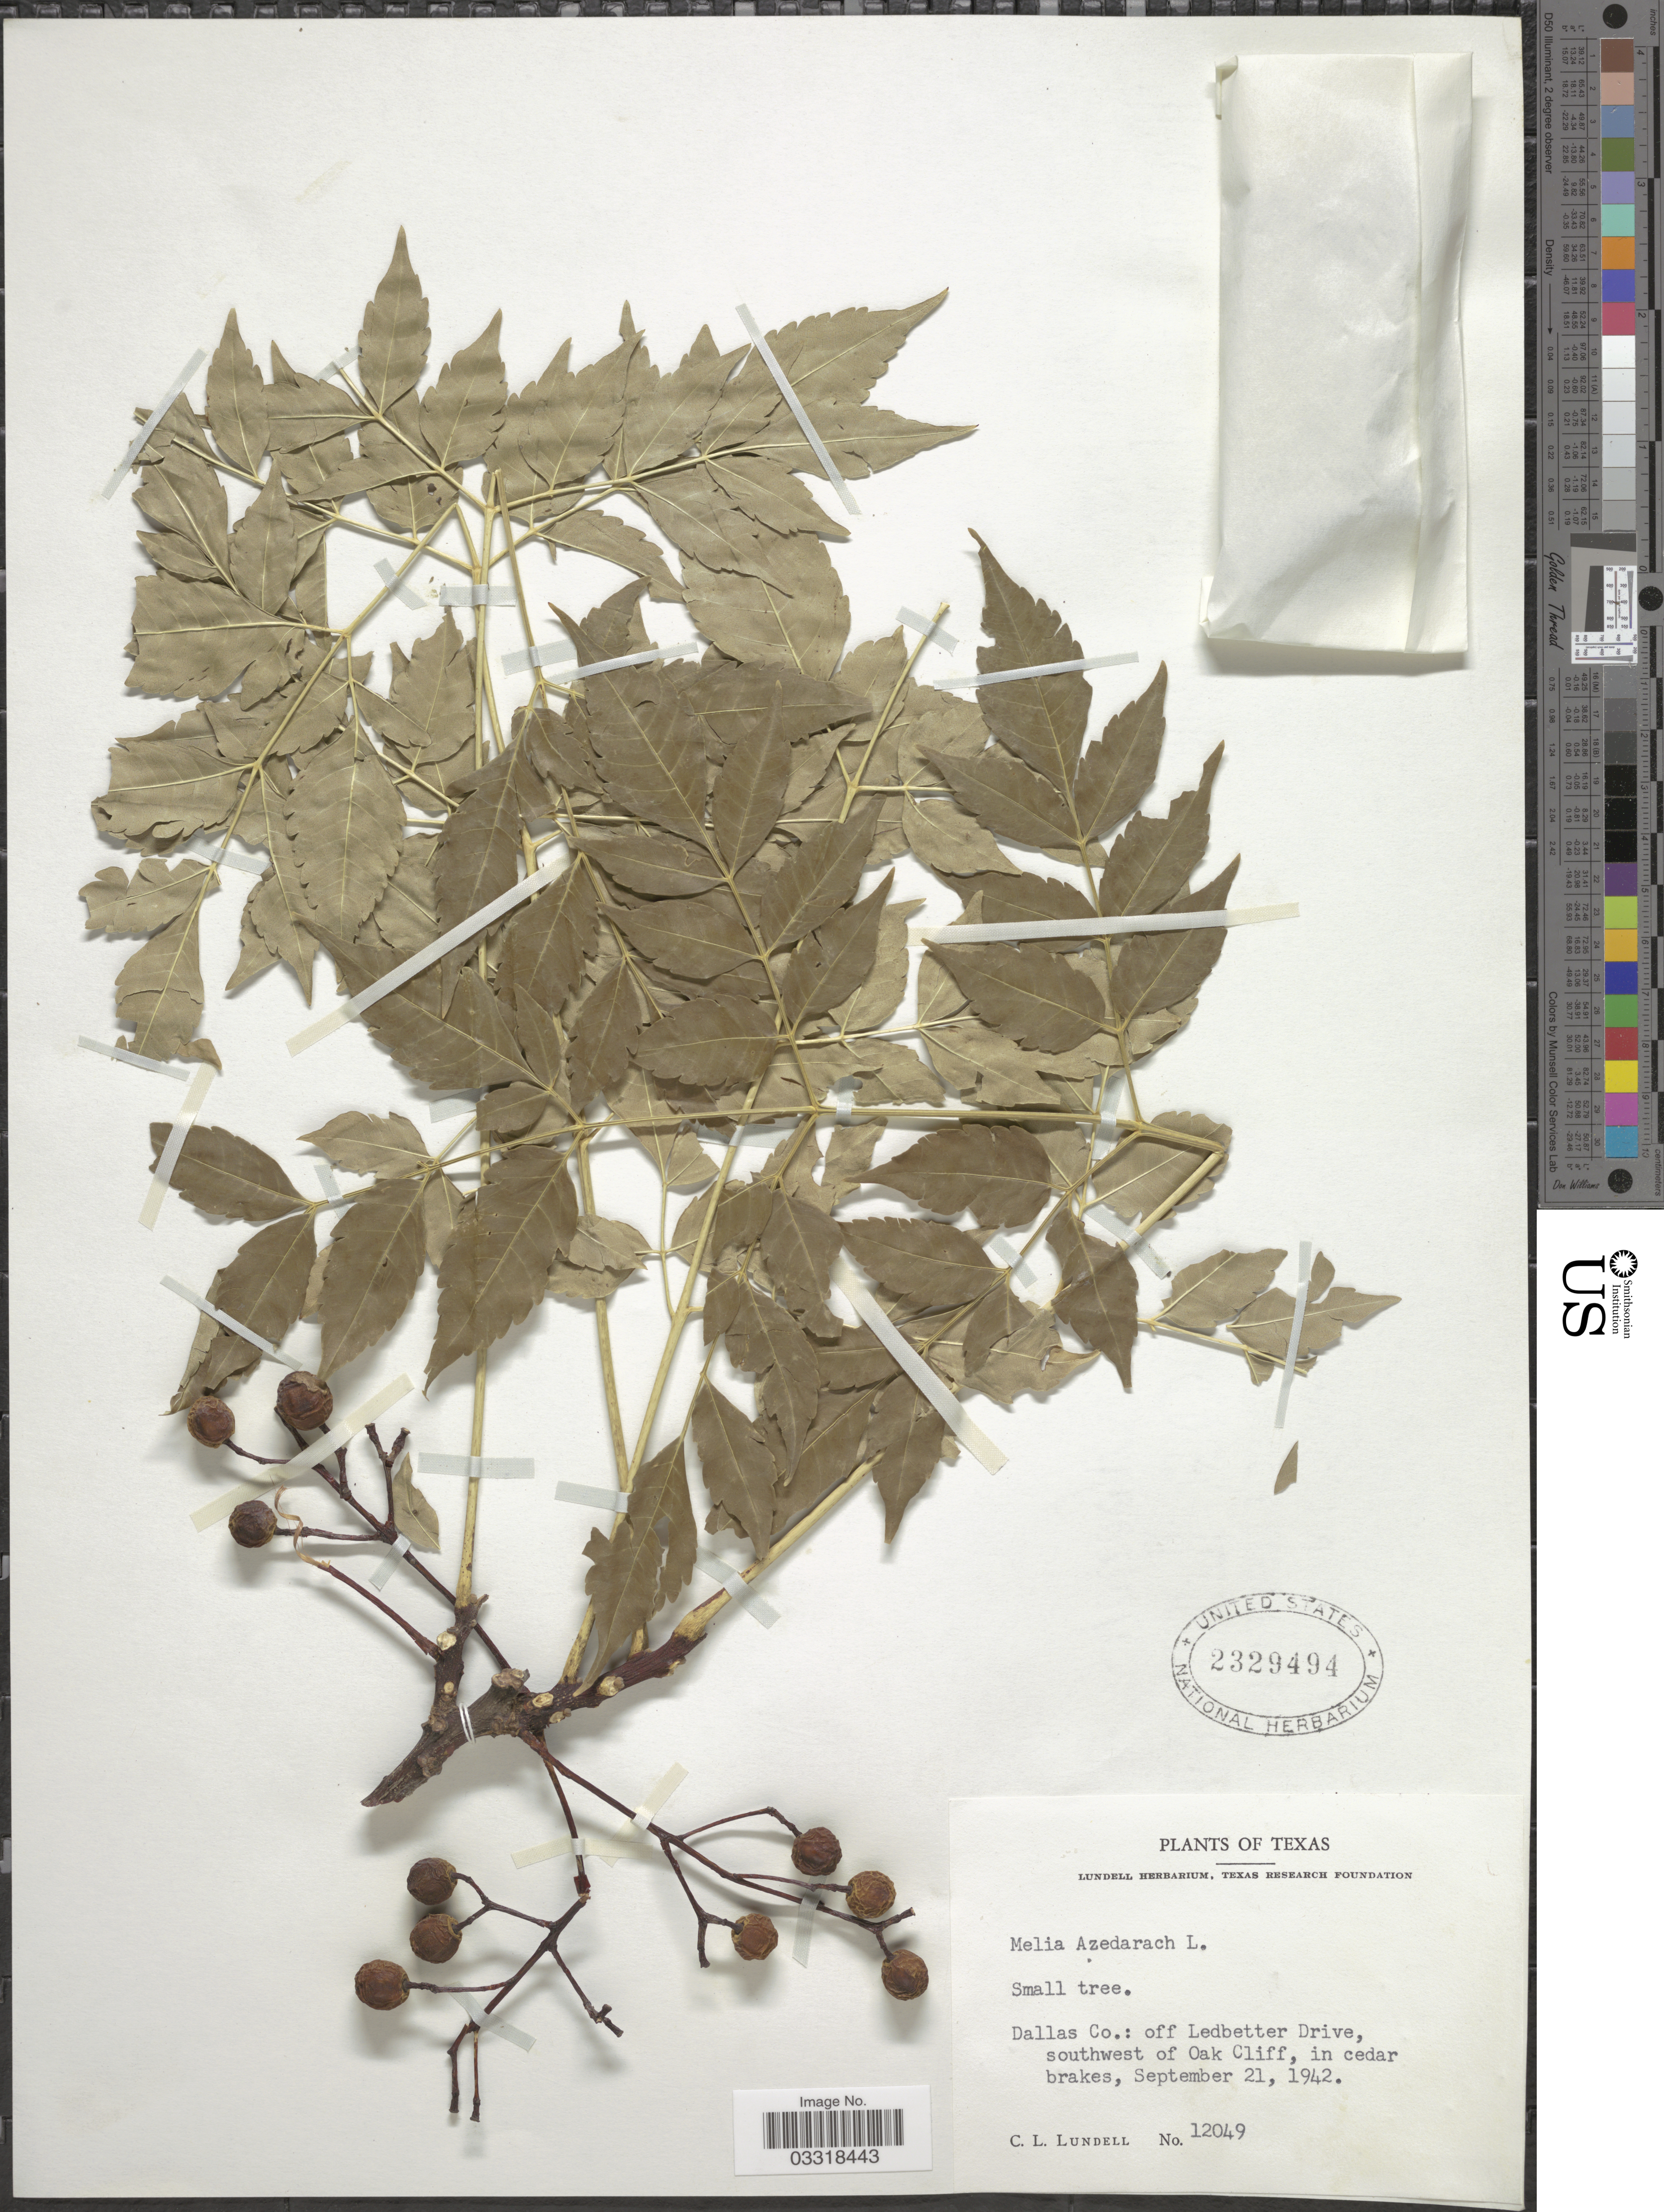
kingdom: Plantae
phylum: Tracheophyta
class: Magnoliopsida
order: Sapindales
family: Meliaceae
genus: Melia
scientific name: Melia azedarach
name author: L.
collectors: C. L. Lundell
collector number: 12049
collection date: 1942-09-21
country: United States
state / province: Texas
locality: Dallas Co.: off Ledbetter Drive, southwest of Oak Cliff, in cedar brakes.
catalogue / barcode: US 2329494